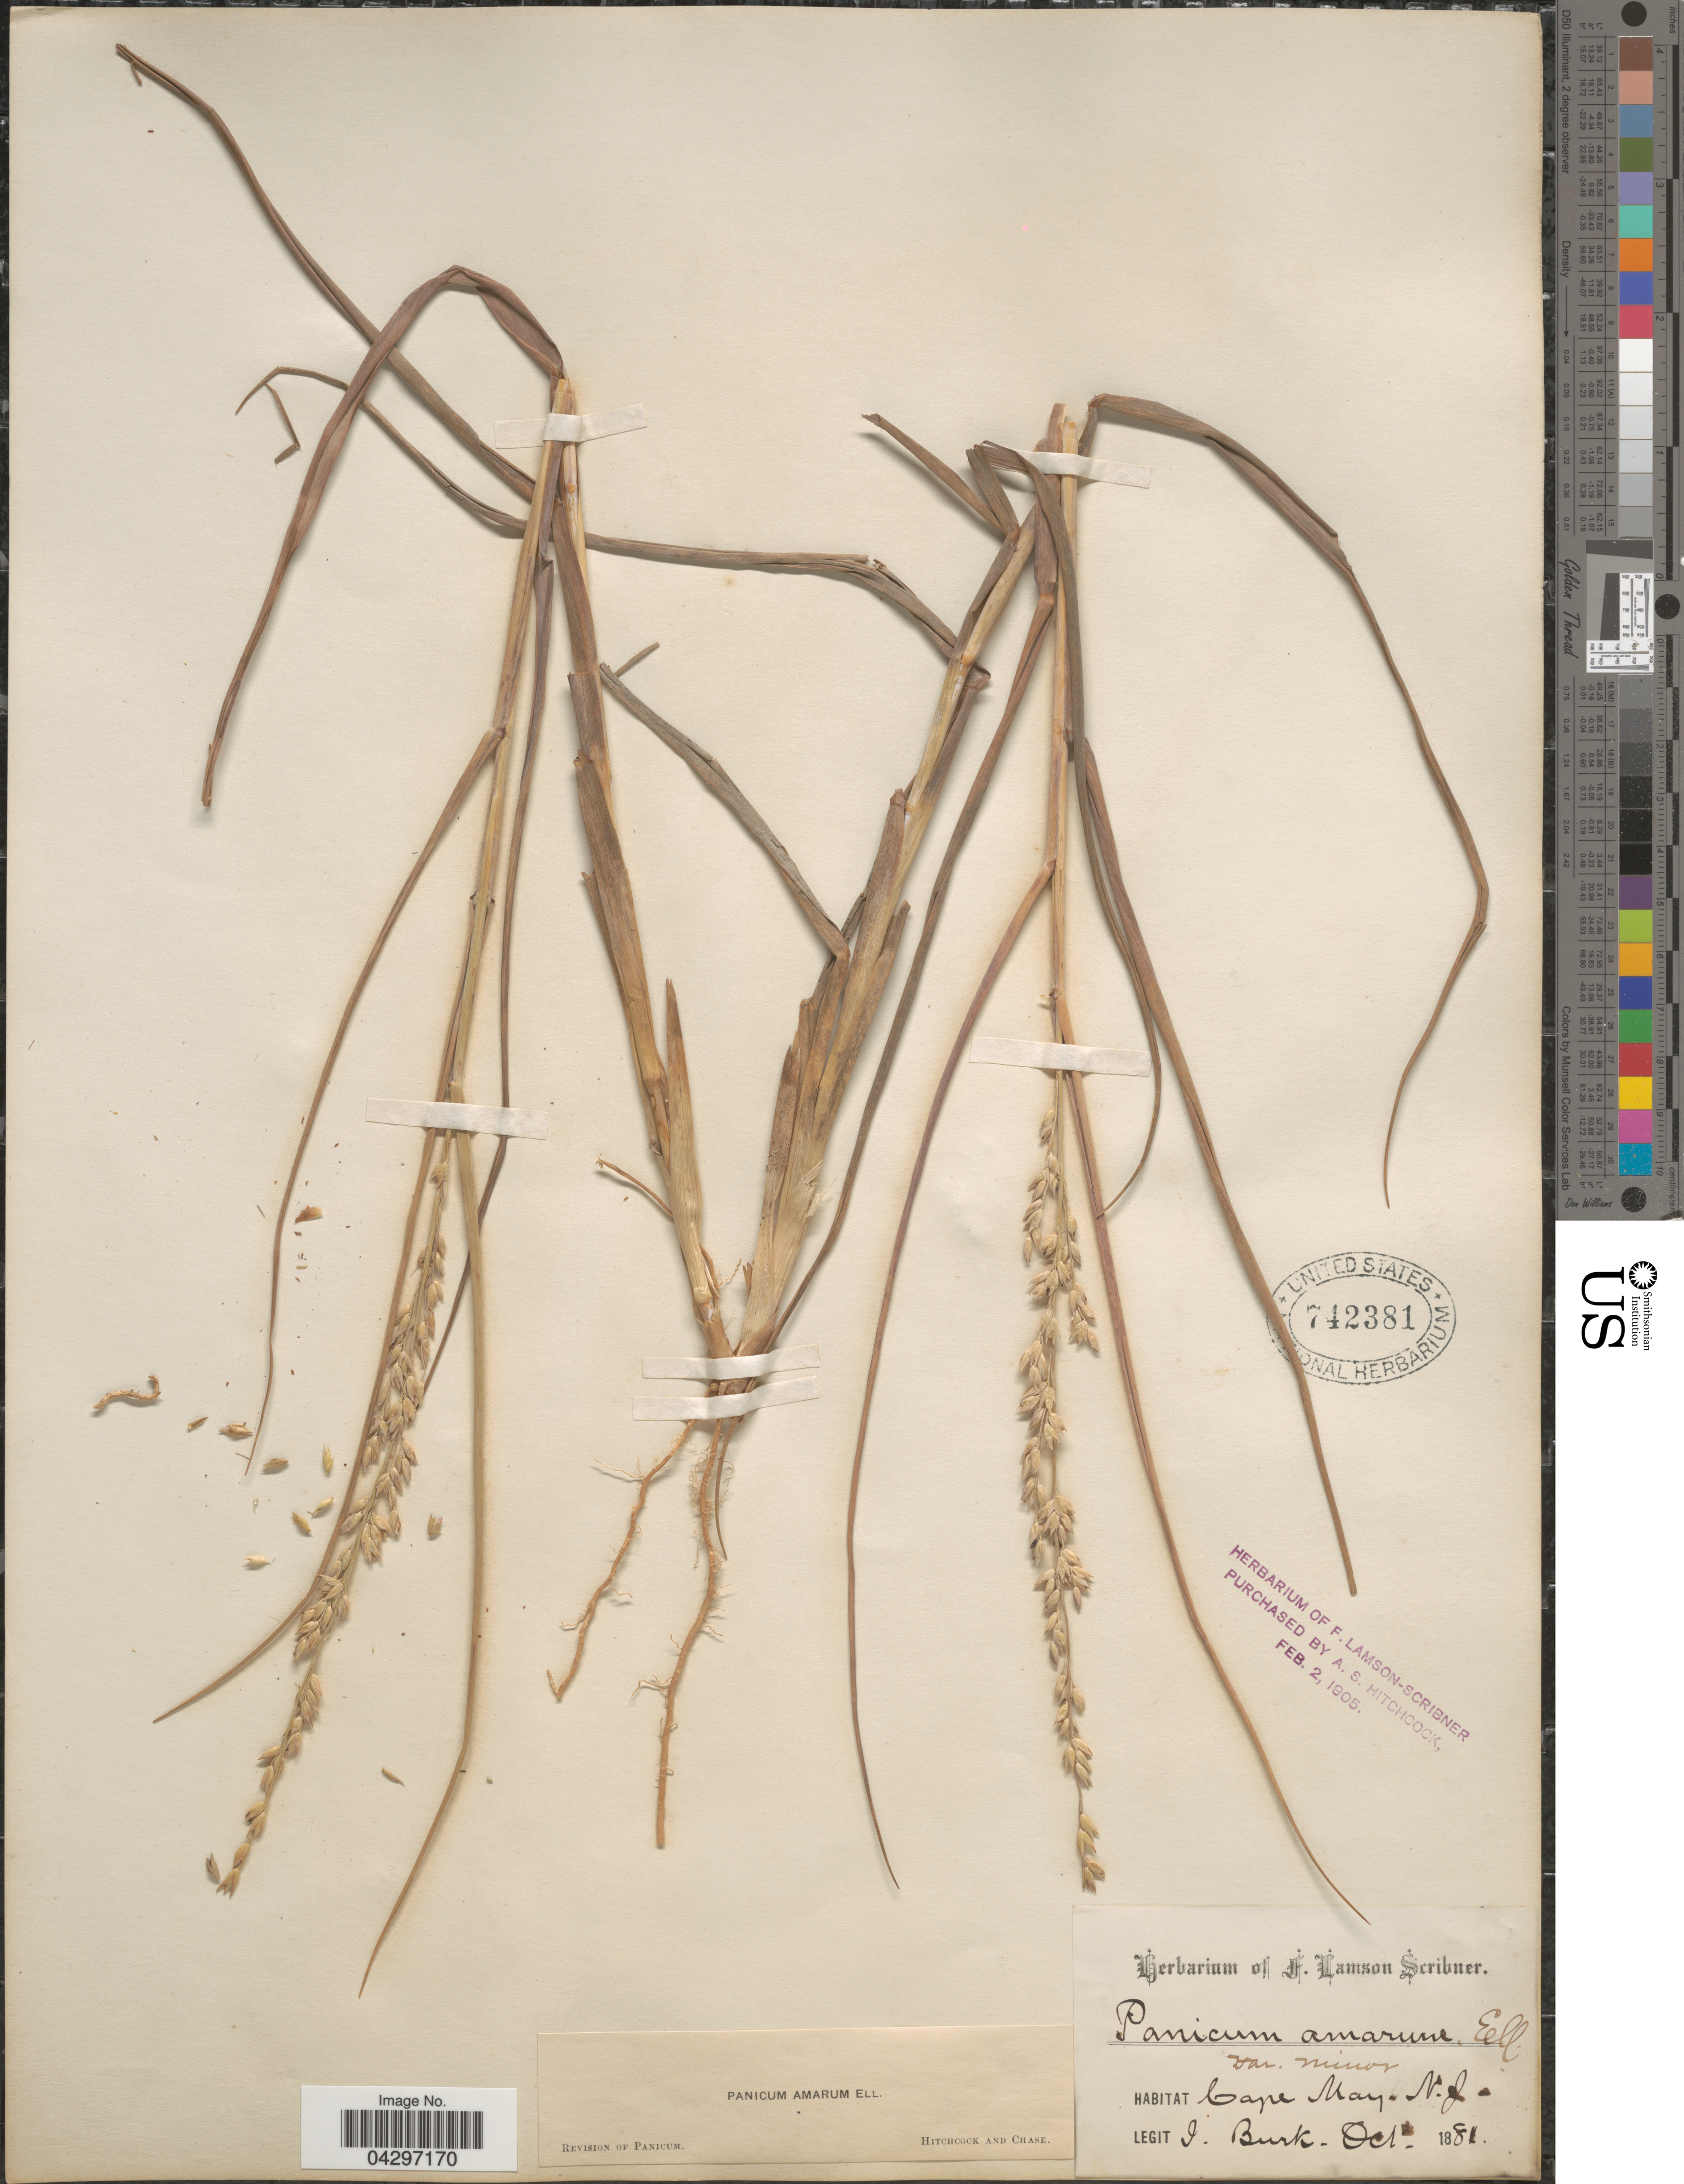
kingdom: Plantae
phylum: Tracheophyta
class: Liliopsida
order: Poales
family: Poaceae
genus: Panicum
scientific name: Panicum amarum var. amarulum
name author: (Hitchc. & Chase) Freckmann & Lelong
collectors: I. Burk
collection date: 1881-10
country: United States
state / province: New Jersey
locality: Cape May.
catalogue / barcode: US 742381